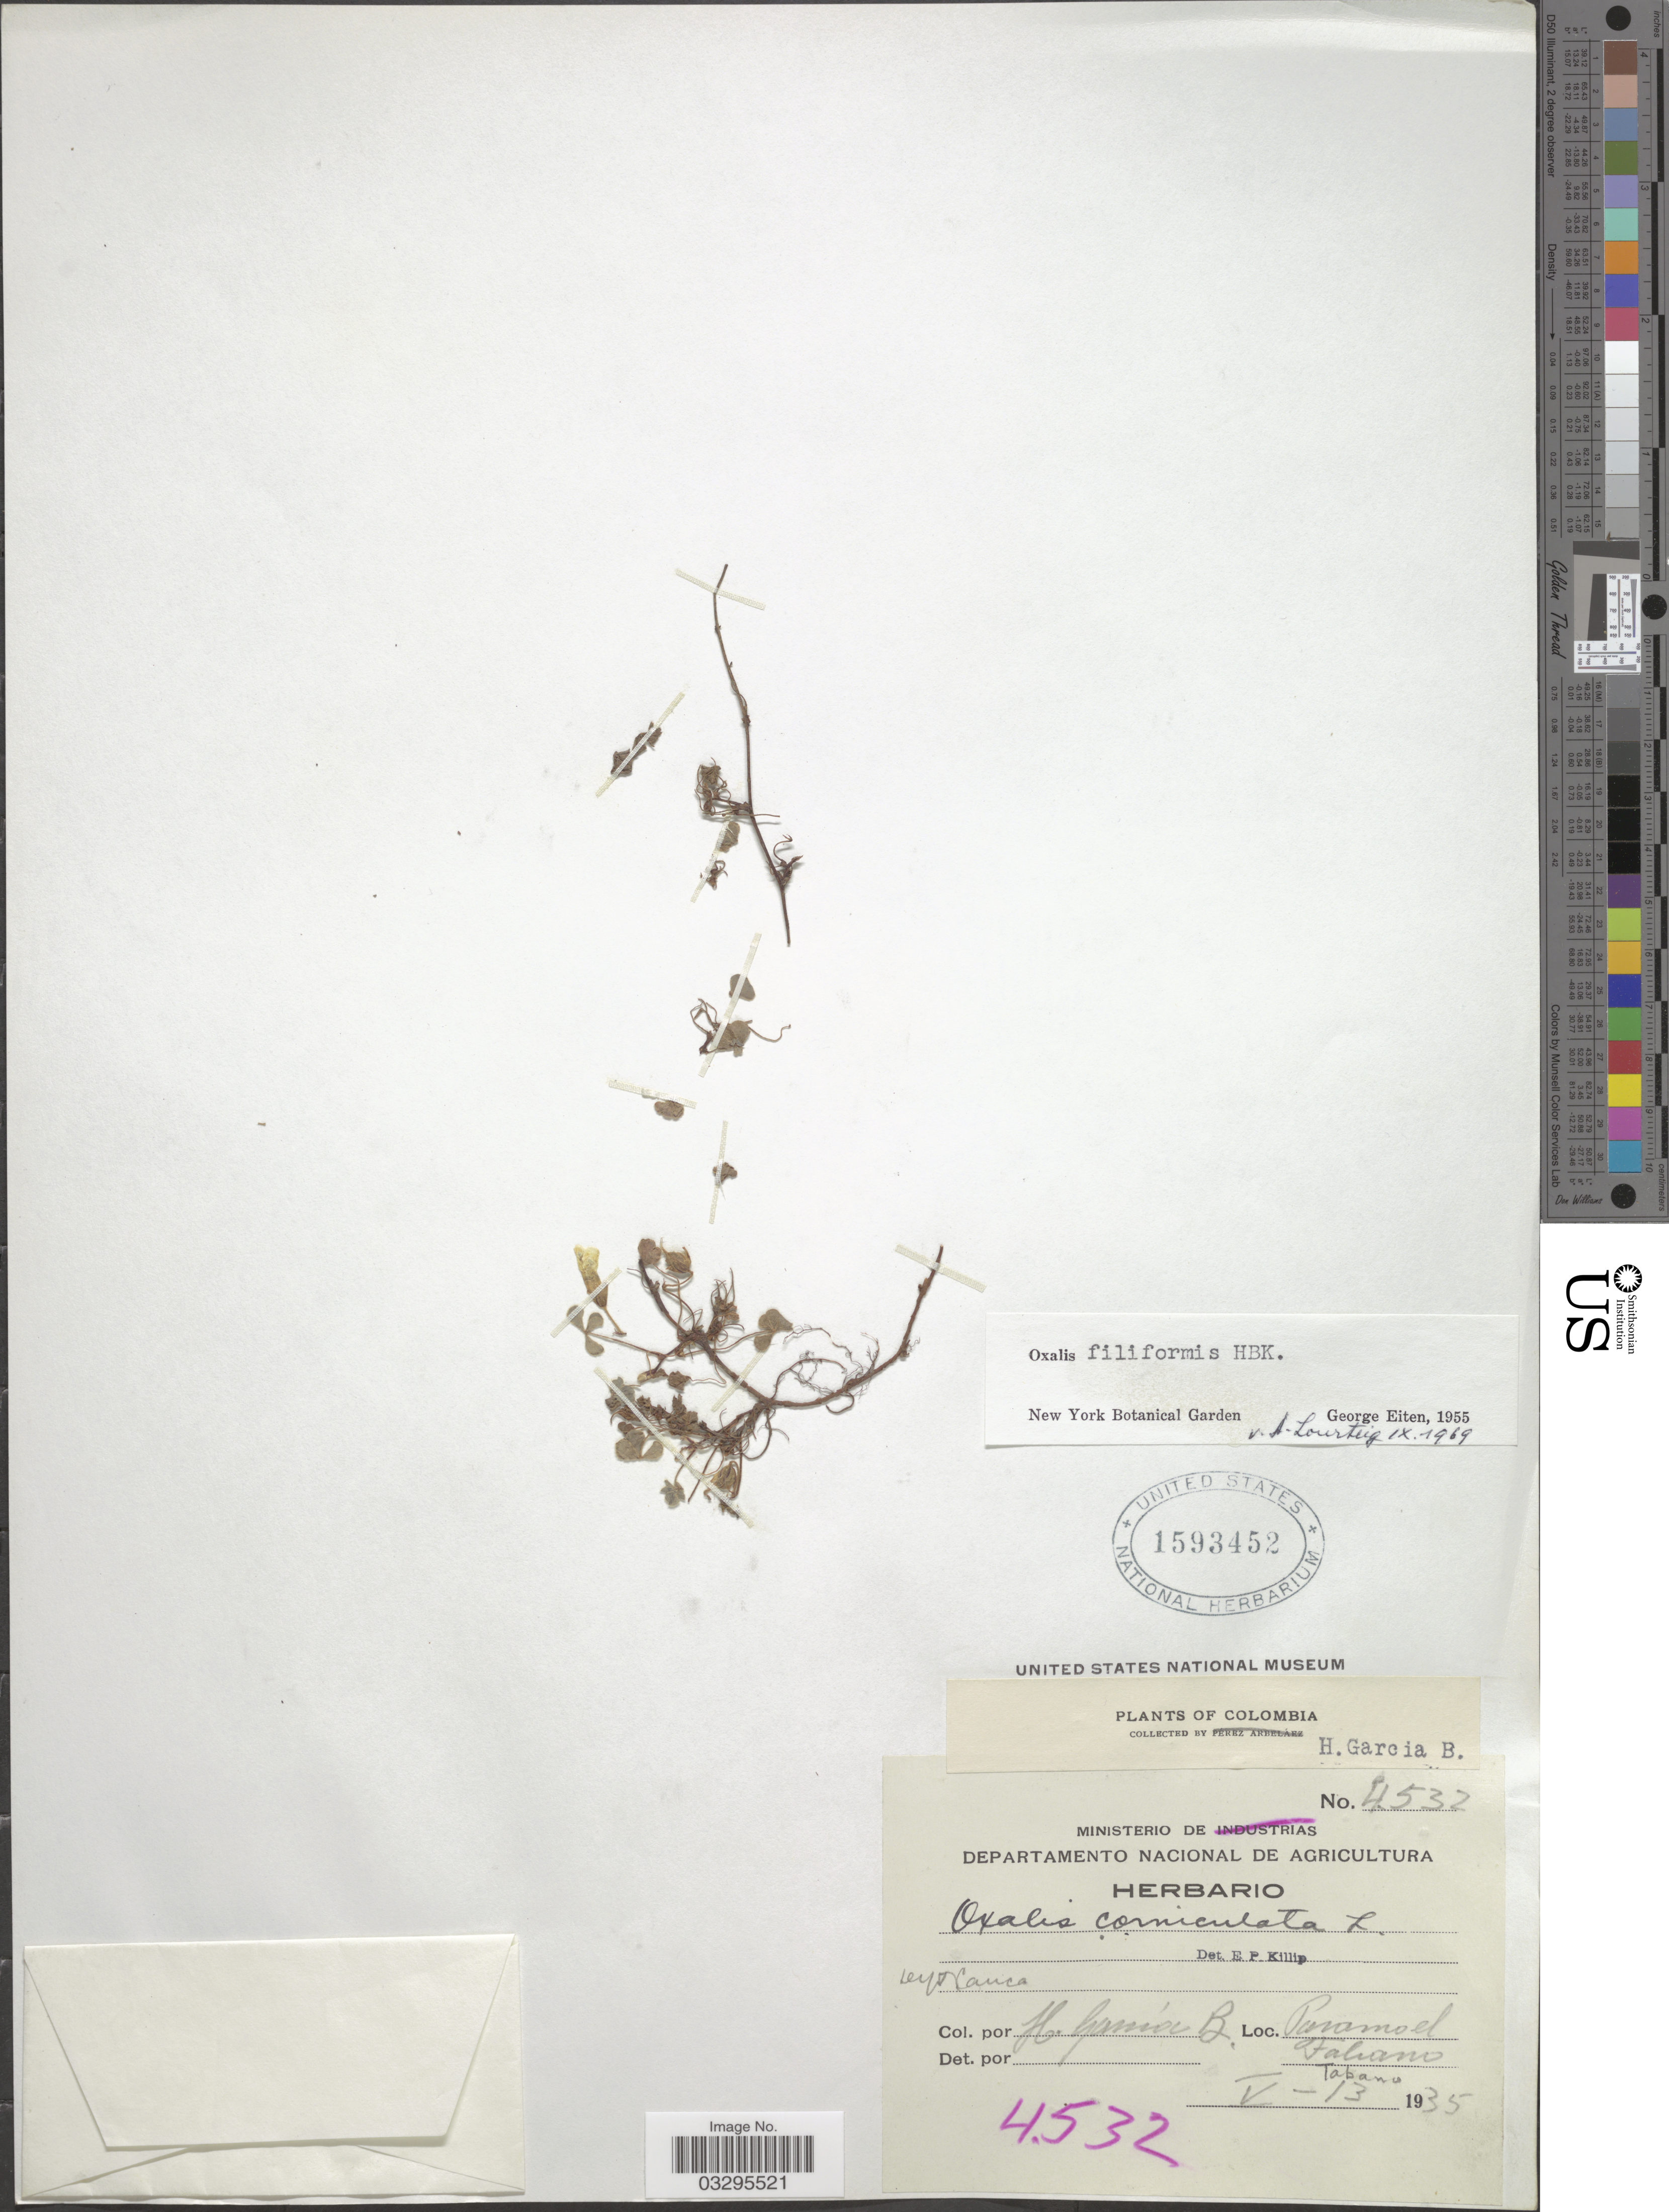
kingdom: Plantae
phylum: Tracheophyta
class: Magnoliopsida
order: Oxalidales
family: Oxalidaceae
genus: Oxalis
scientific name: Oxalis filiformis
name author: Kunth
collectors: H. García B.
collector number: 4532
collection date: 1935-05-13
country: Colombia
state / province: Cauca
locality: Dep Cauca. Paramo el Tabano.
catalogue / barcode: US 1593452